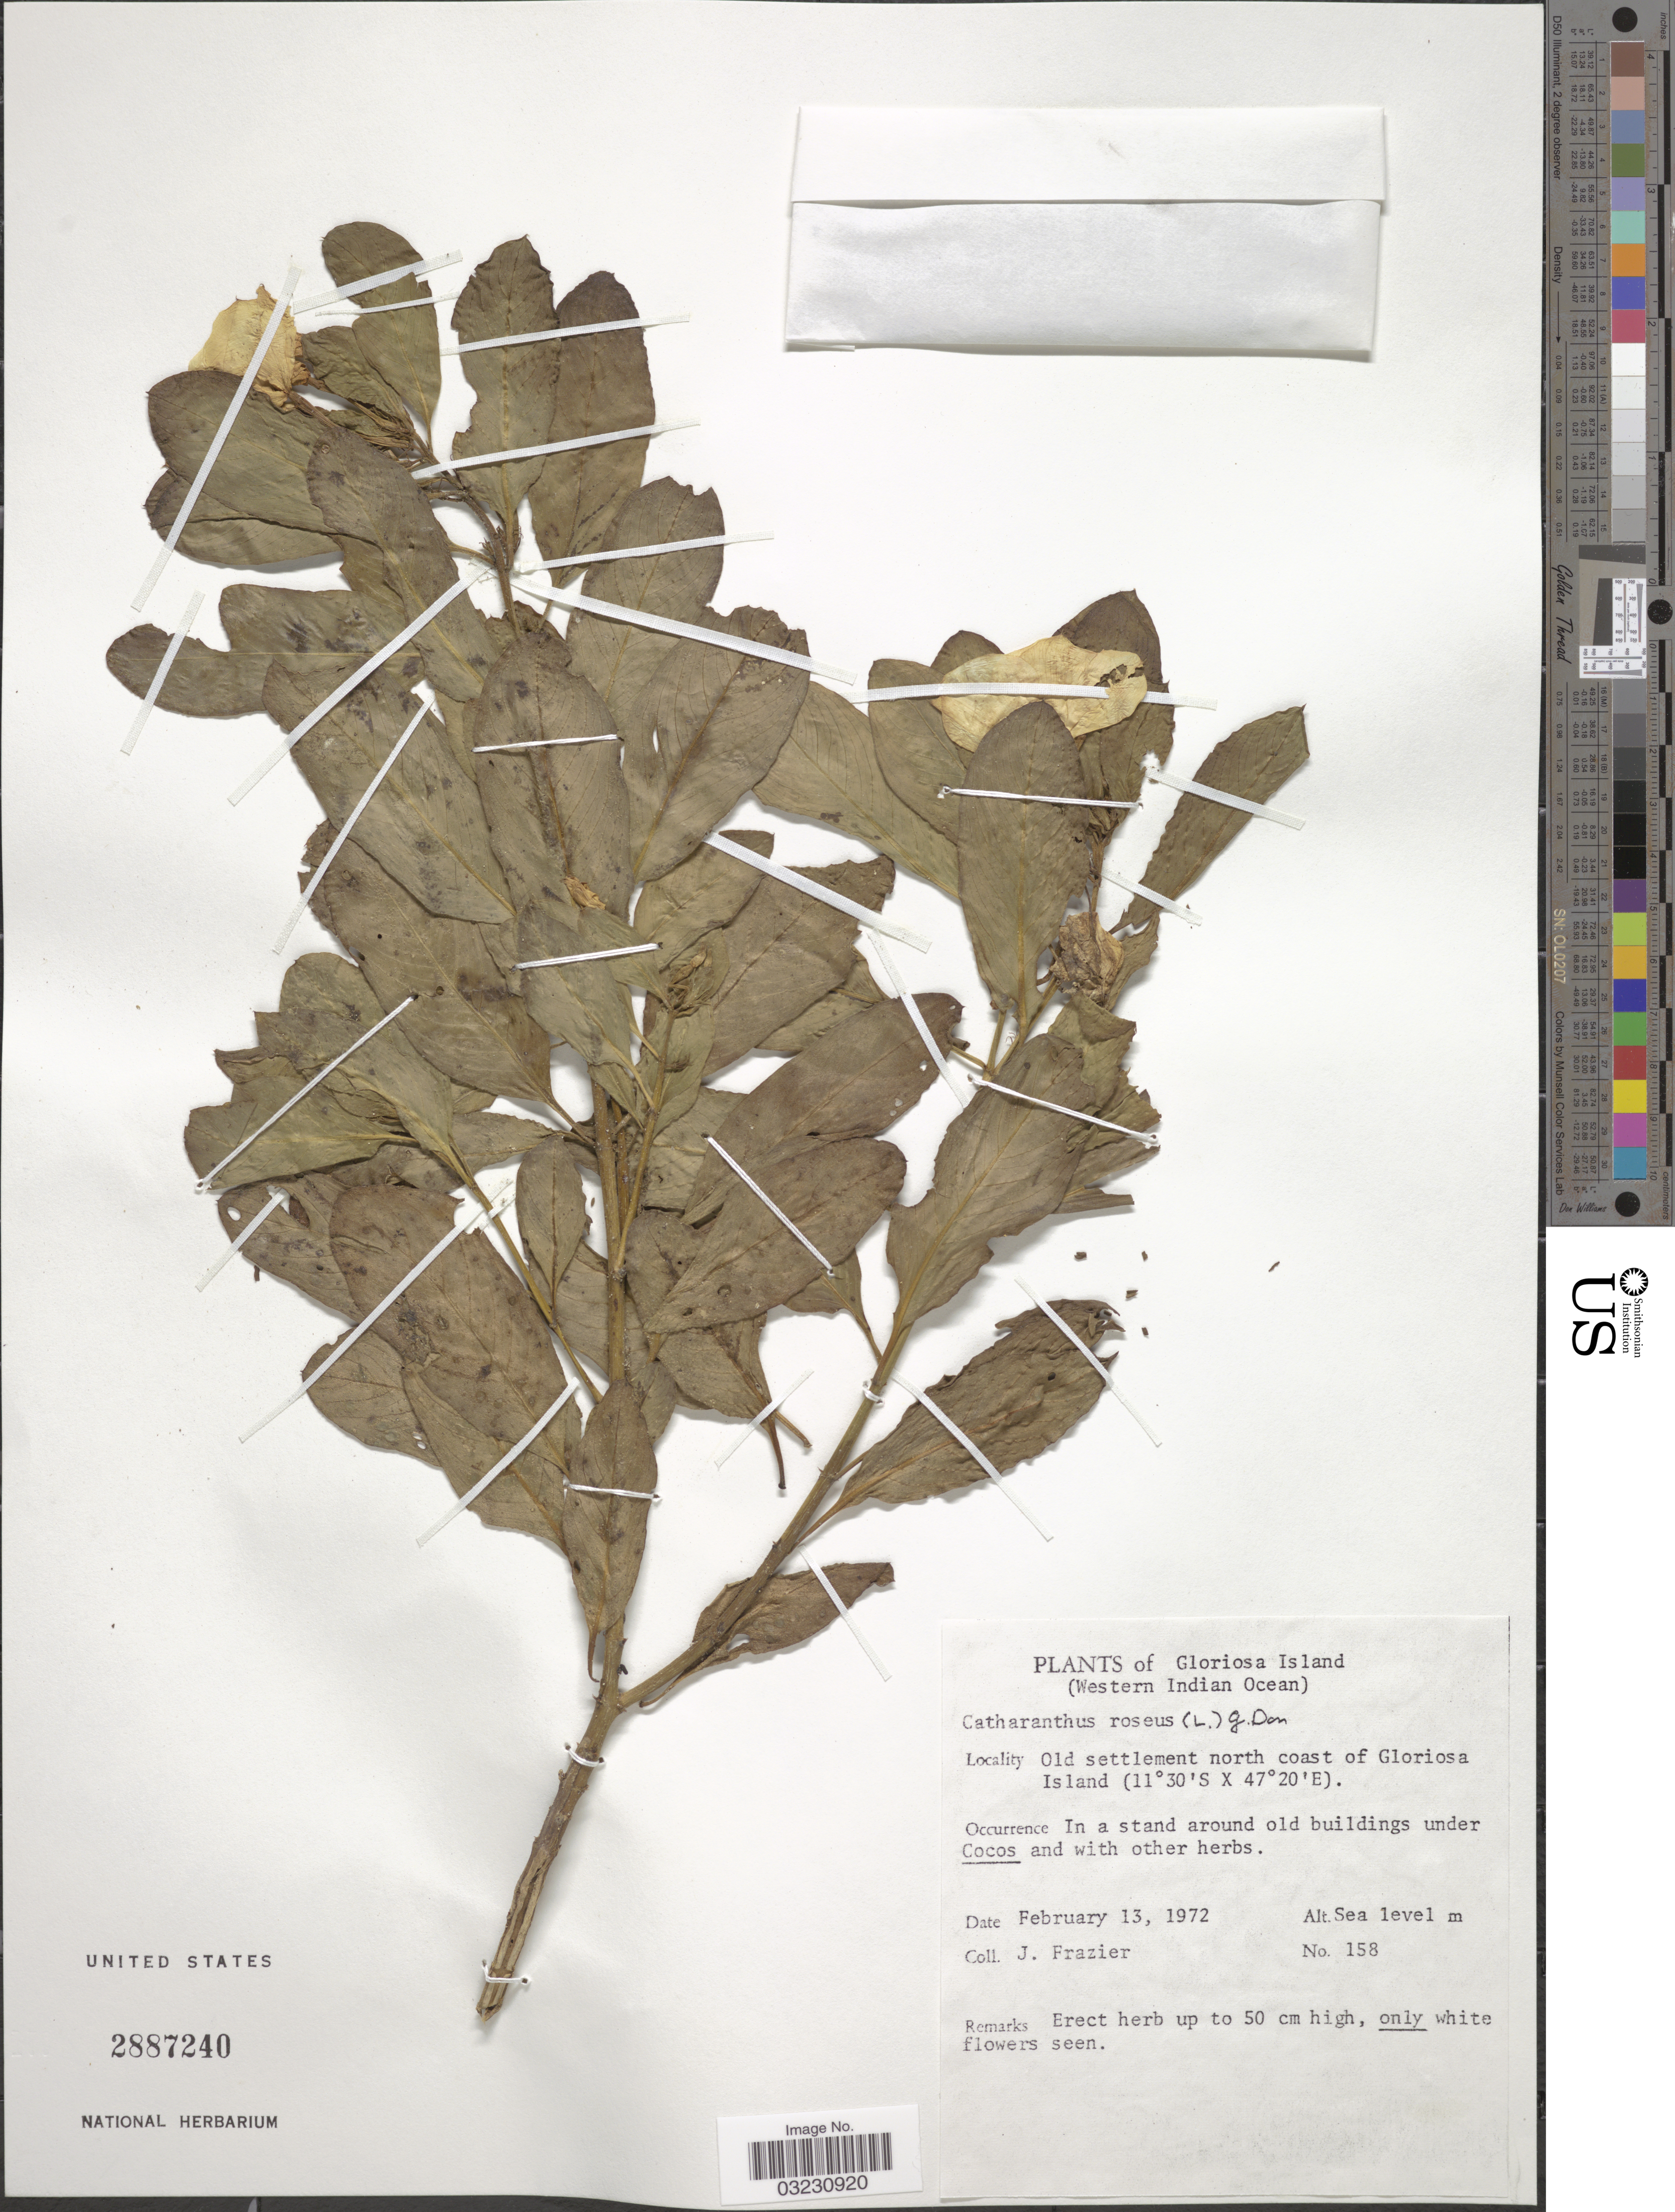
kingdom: Plantae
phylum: Tracheophyta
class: Magnoliopsida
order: Gentianales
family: Apocynaceae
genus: Catharanthus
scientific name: Catharanthus roseus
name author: (L.) G. Don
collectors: J. Frazier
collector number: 158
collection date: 1972-02-13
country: French Southern Territories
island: Île Glorieuse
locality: Île Glorieuse. (Western Indian Ocean). Old settlement north coast of Île Glorieuse.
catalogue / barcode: US 2887240